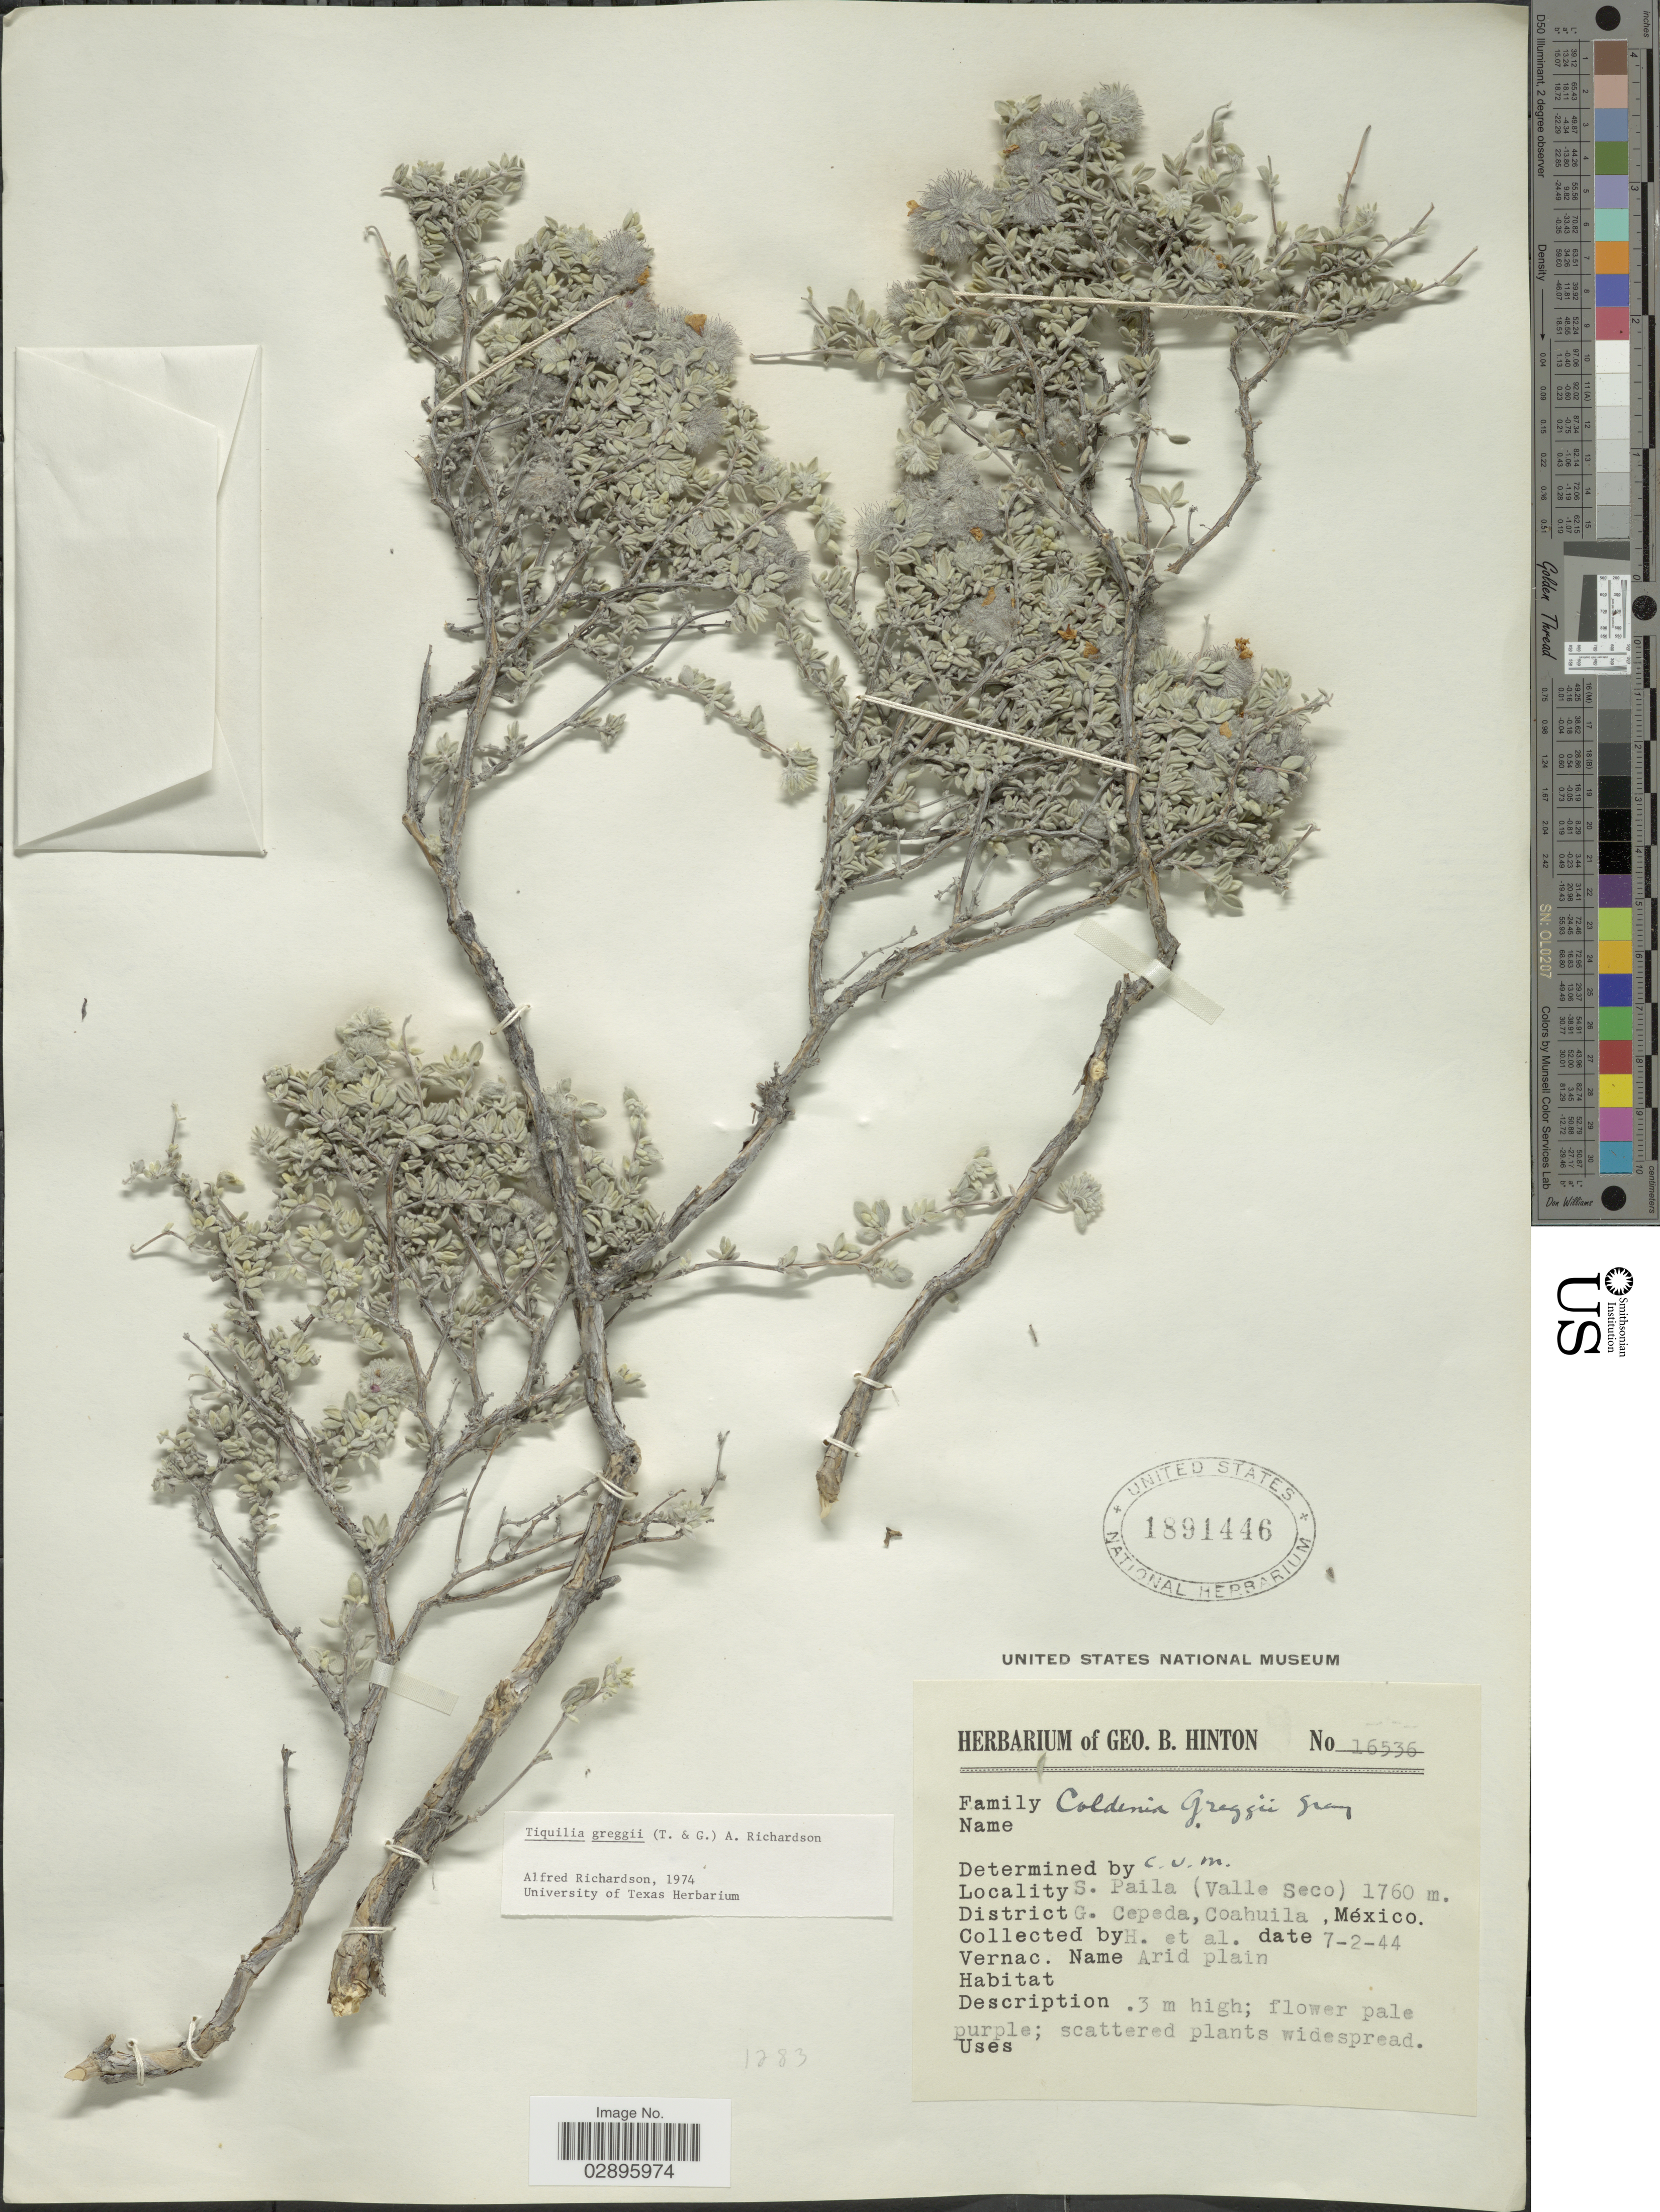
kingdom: Plantae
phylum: Tracheophyta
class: Magnoliopsida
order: Boraginales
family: Ehretiaceae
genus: Tiquilia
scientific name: Tiquilia greggii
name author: (Torr.) A.T. Richardson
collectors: G. B. Hinton & et al.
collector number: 16536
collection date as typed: Transcribed d/m/y: 7/2/44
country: Mexico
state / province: Coahuila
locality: S. Paila (Valle Seco), District G. Cepeda.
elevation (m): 1760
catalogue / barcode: US 1891446